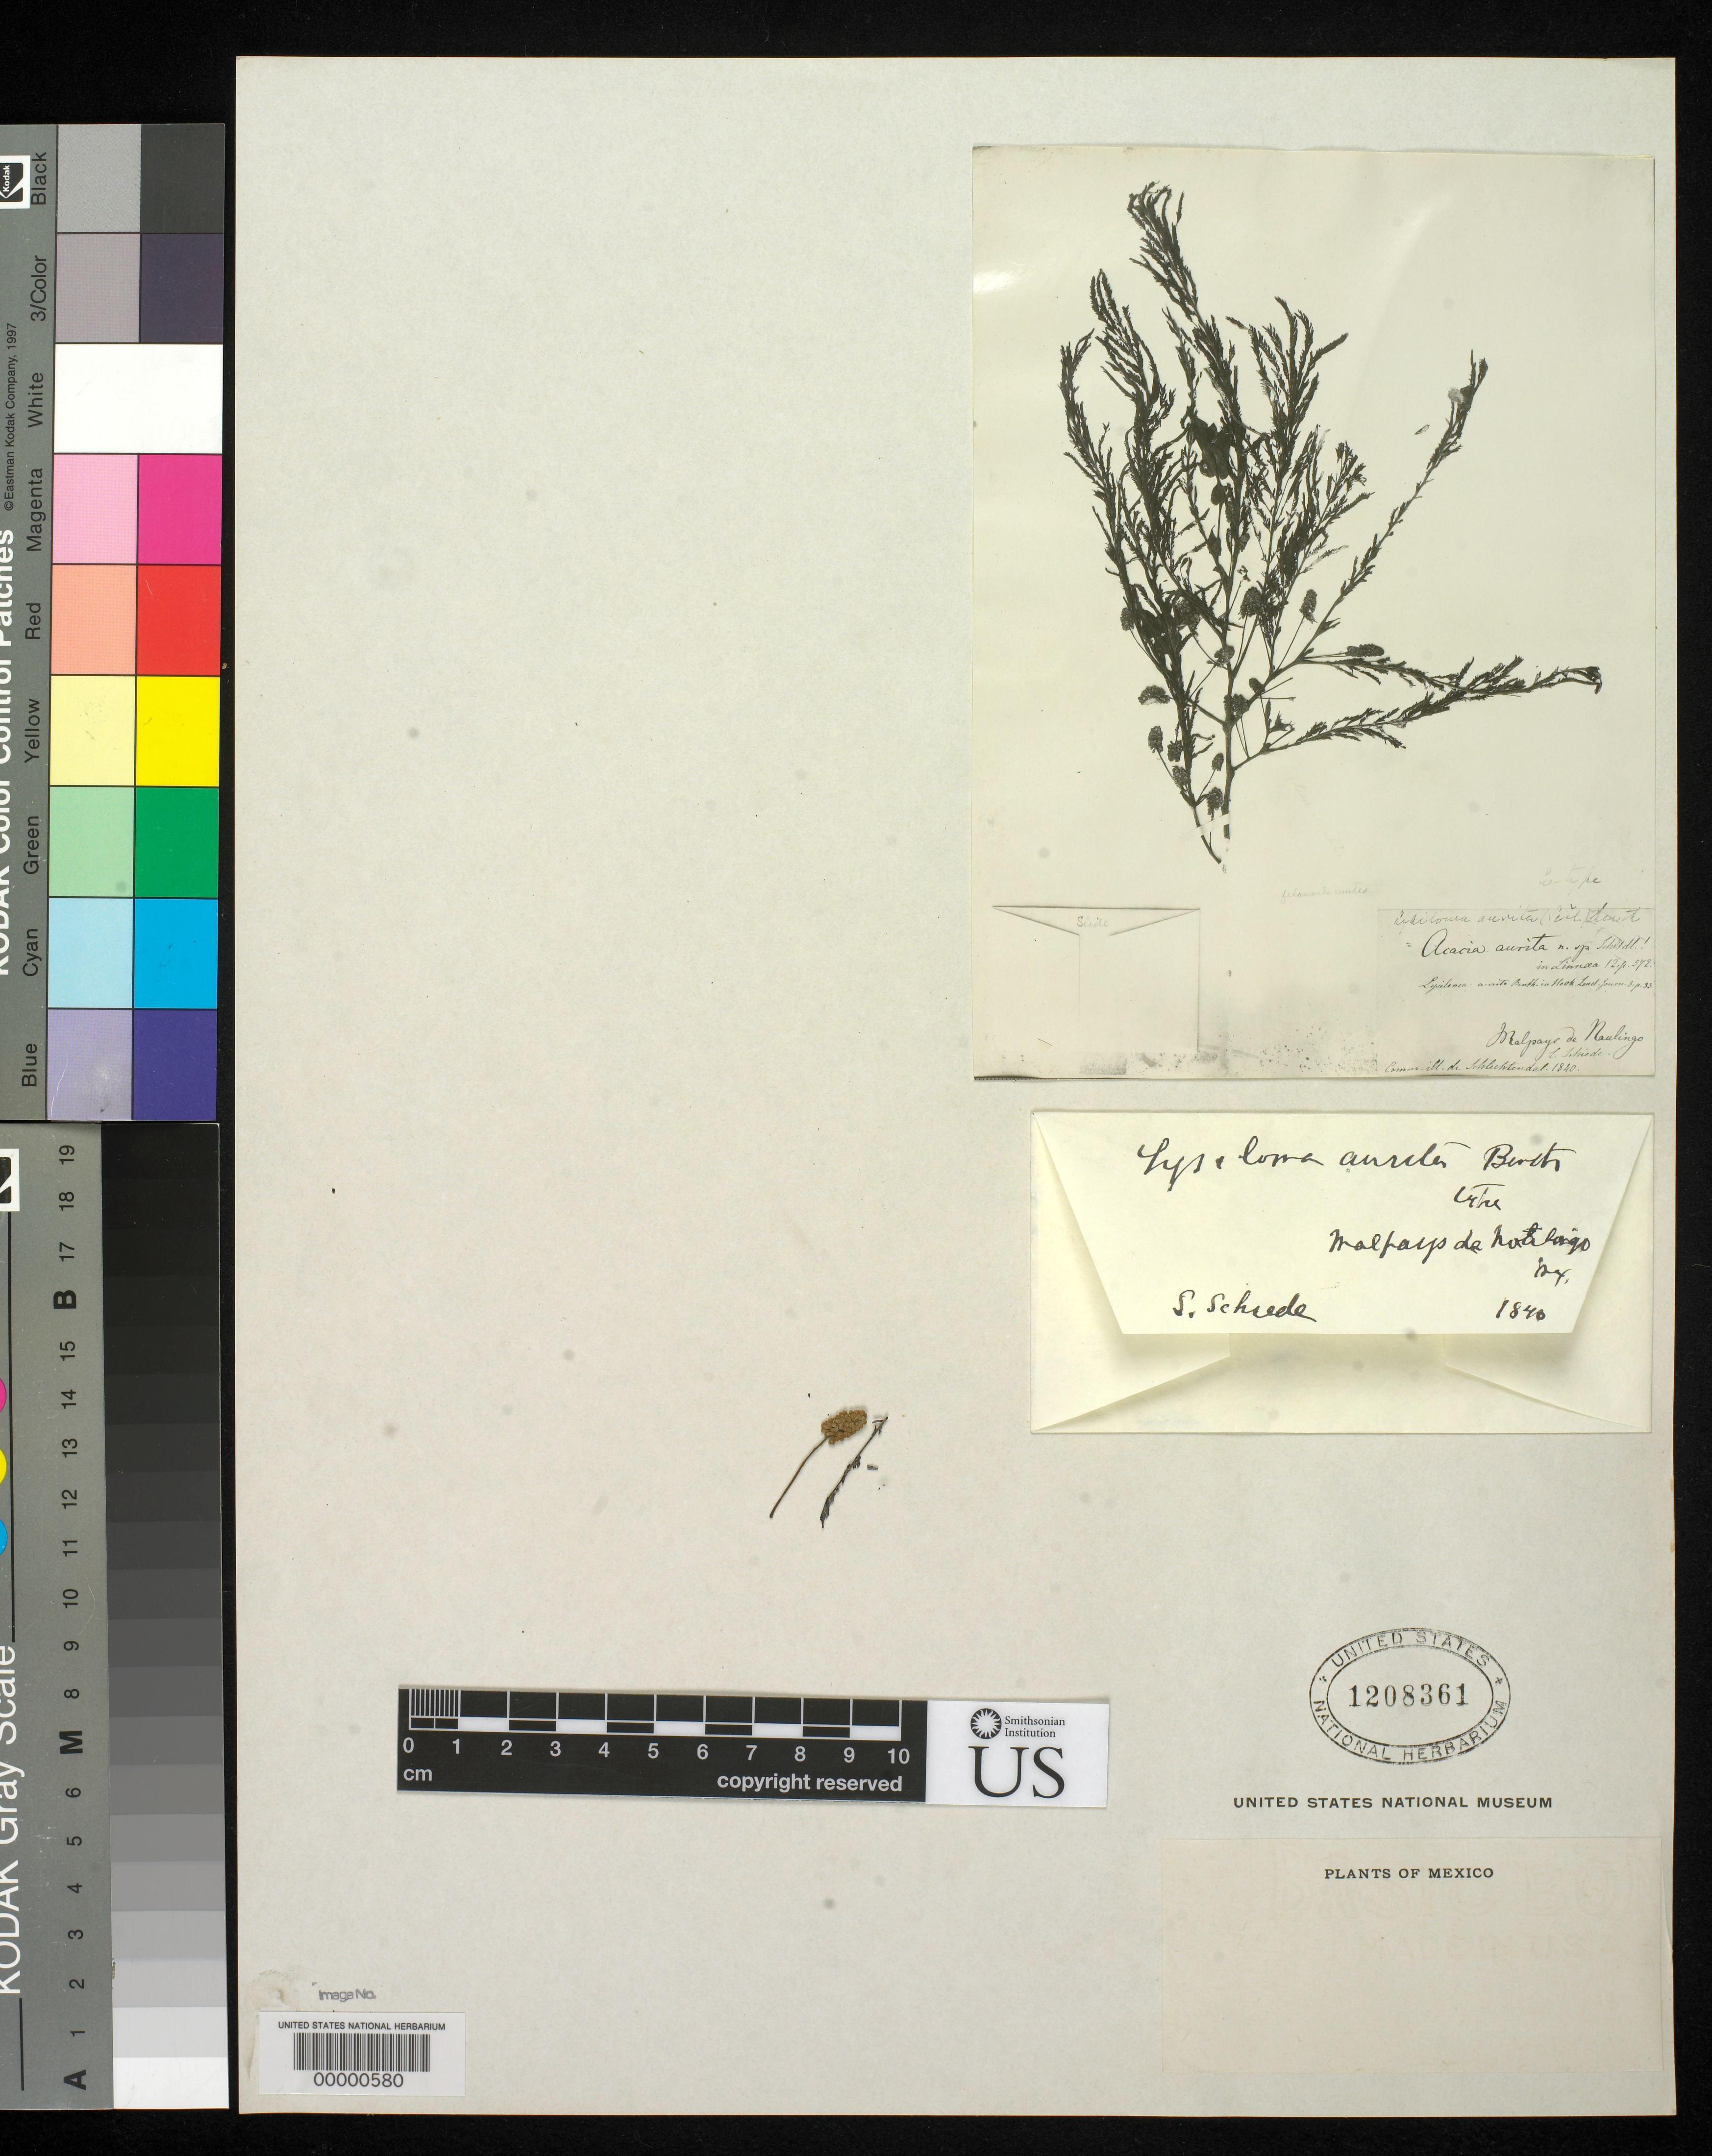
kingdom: Plantae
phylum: Tracheophyta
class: Magnoliopsida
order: Fabales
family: Fabaceae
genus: Acacia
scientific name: Acacia aurita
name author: Schltdl.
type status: Type Fragment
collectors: C. J. W. Schiede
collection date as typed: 1840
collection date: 1840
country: Mexico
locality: E of Monserrat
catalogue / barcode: US 1208361